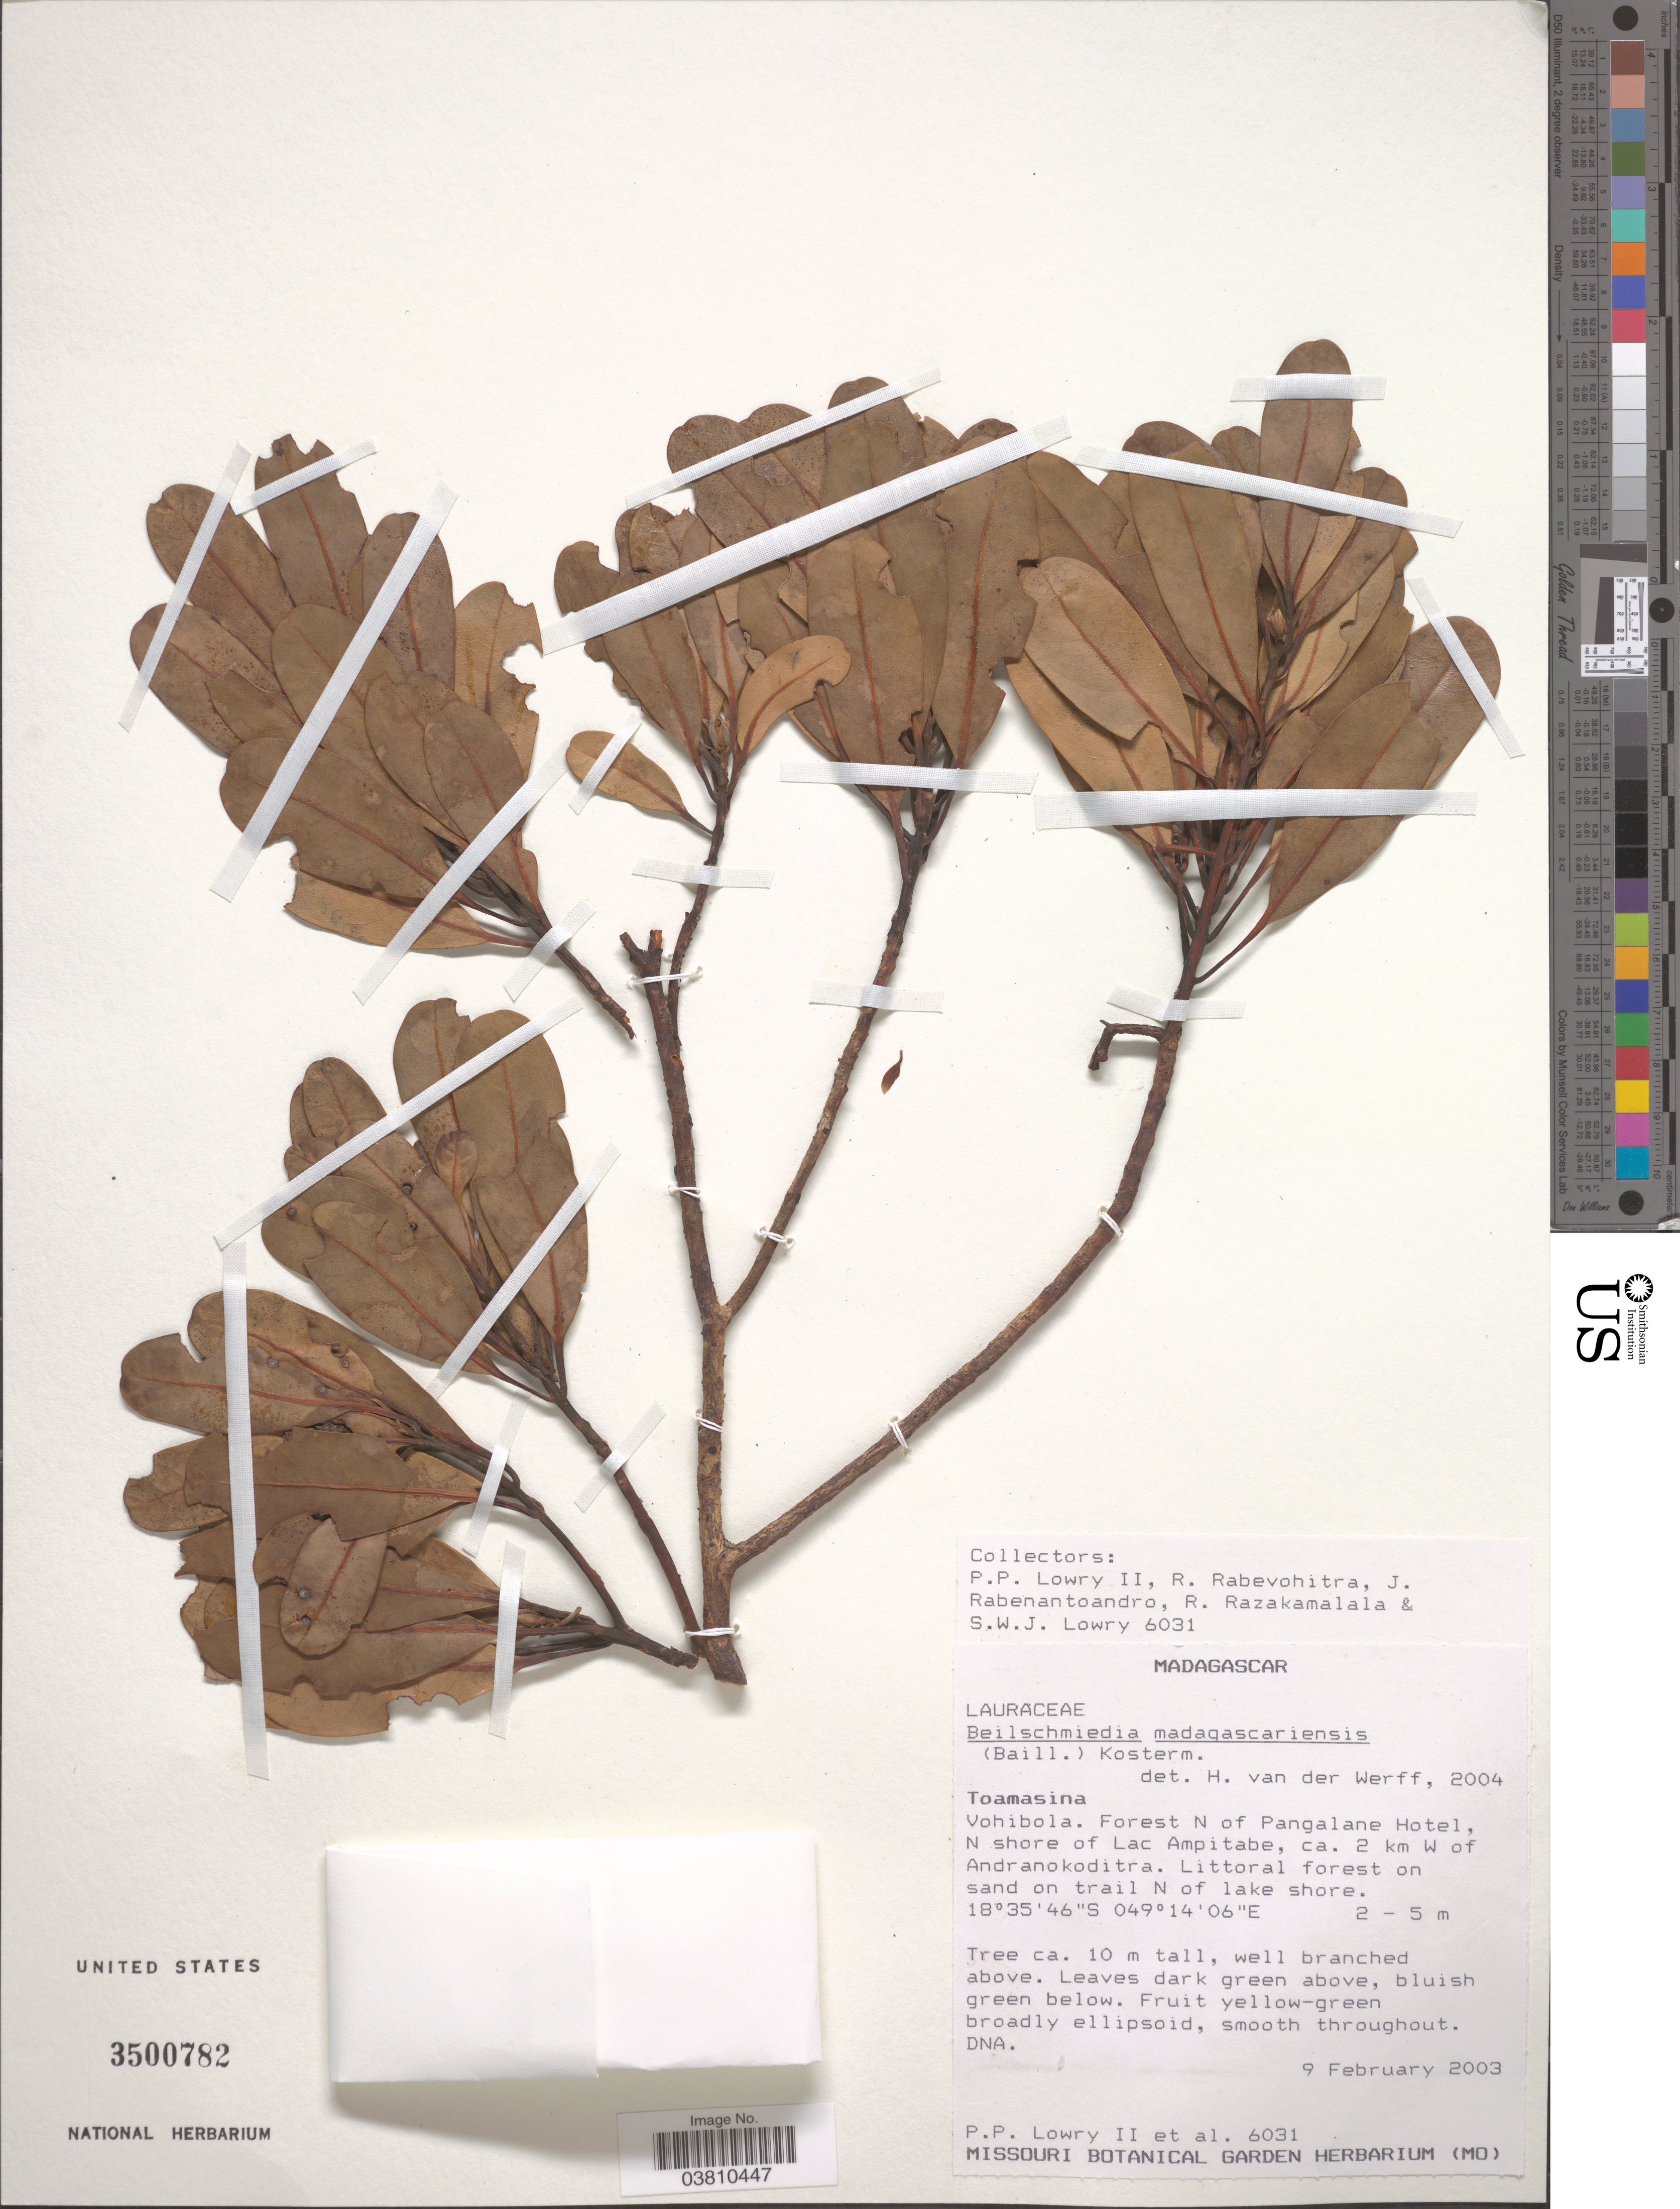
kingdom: Plantae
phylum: Tracheophyta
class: Magnoliopsida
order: Laurales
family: Lauraceae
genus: Beilschmiedia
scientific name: Beilschmiedia madagascariensis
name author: (Danguy) Kosterm.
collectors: P. P. Lowry, R. Rabevohitra, J. Rabenantoandro, R. Razakamalala & S. Lowry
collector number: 6031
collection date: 2003-02-09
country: Madagascar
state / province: Atsinanana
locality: Vohibola. Forest N of Pangalane Hotel, N shore of Lac Ampitabe, ca. 2 km W of Andranokoditra. Littoral forest on sand on trail N of lake shore.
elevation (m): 2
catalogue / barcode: US 3500782